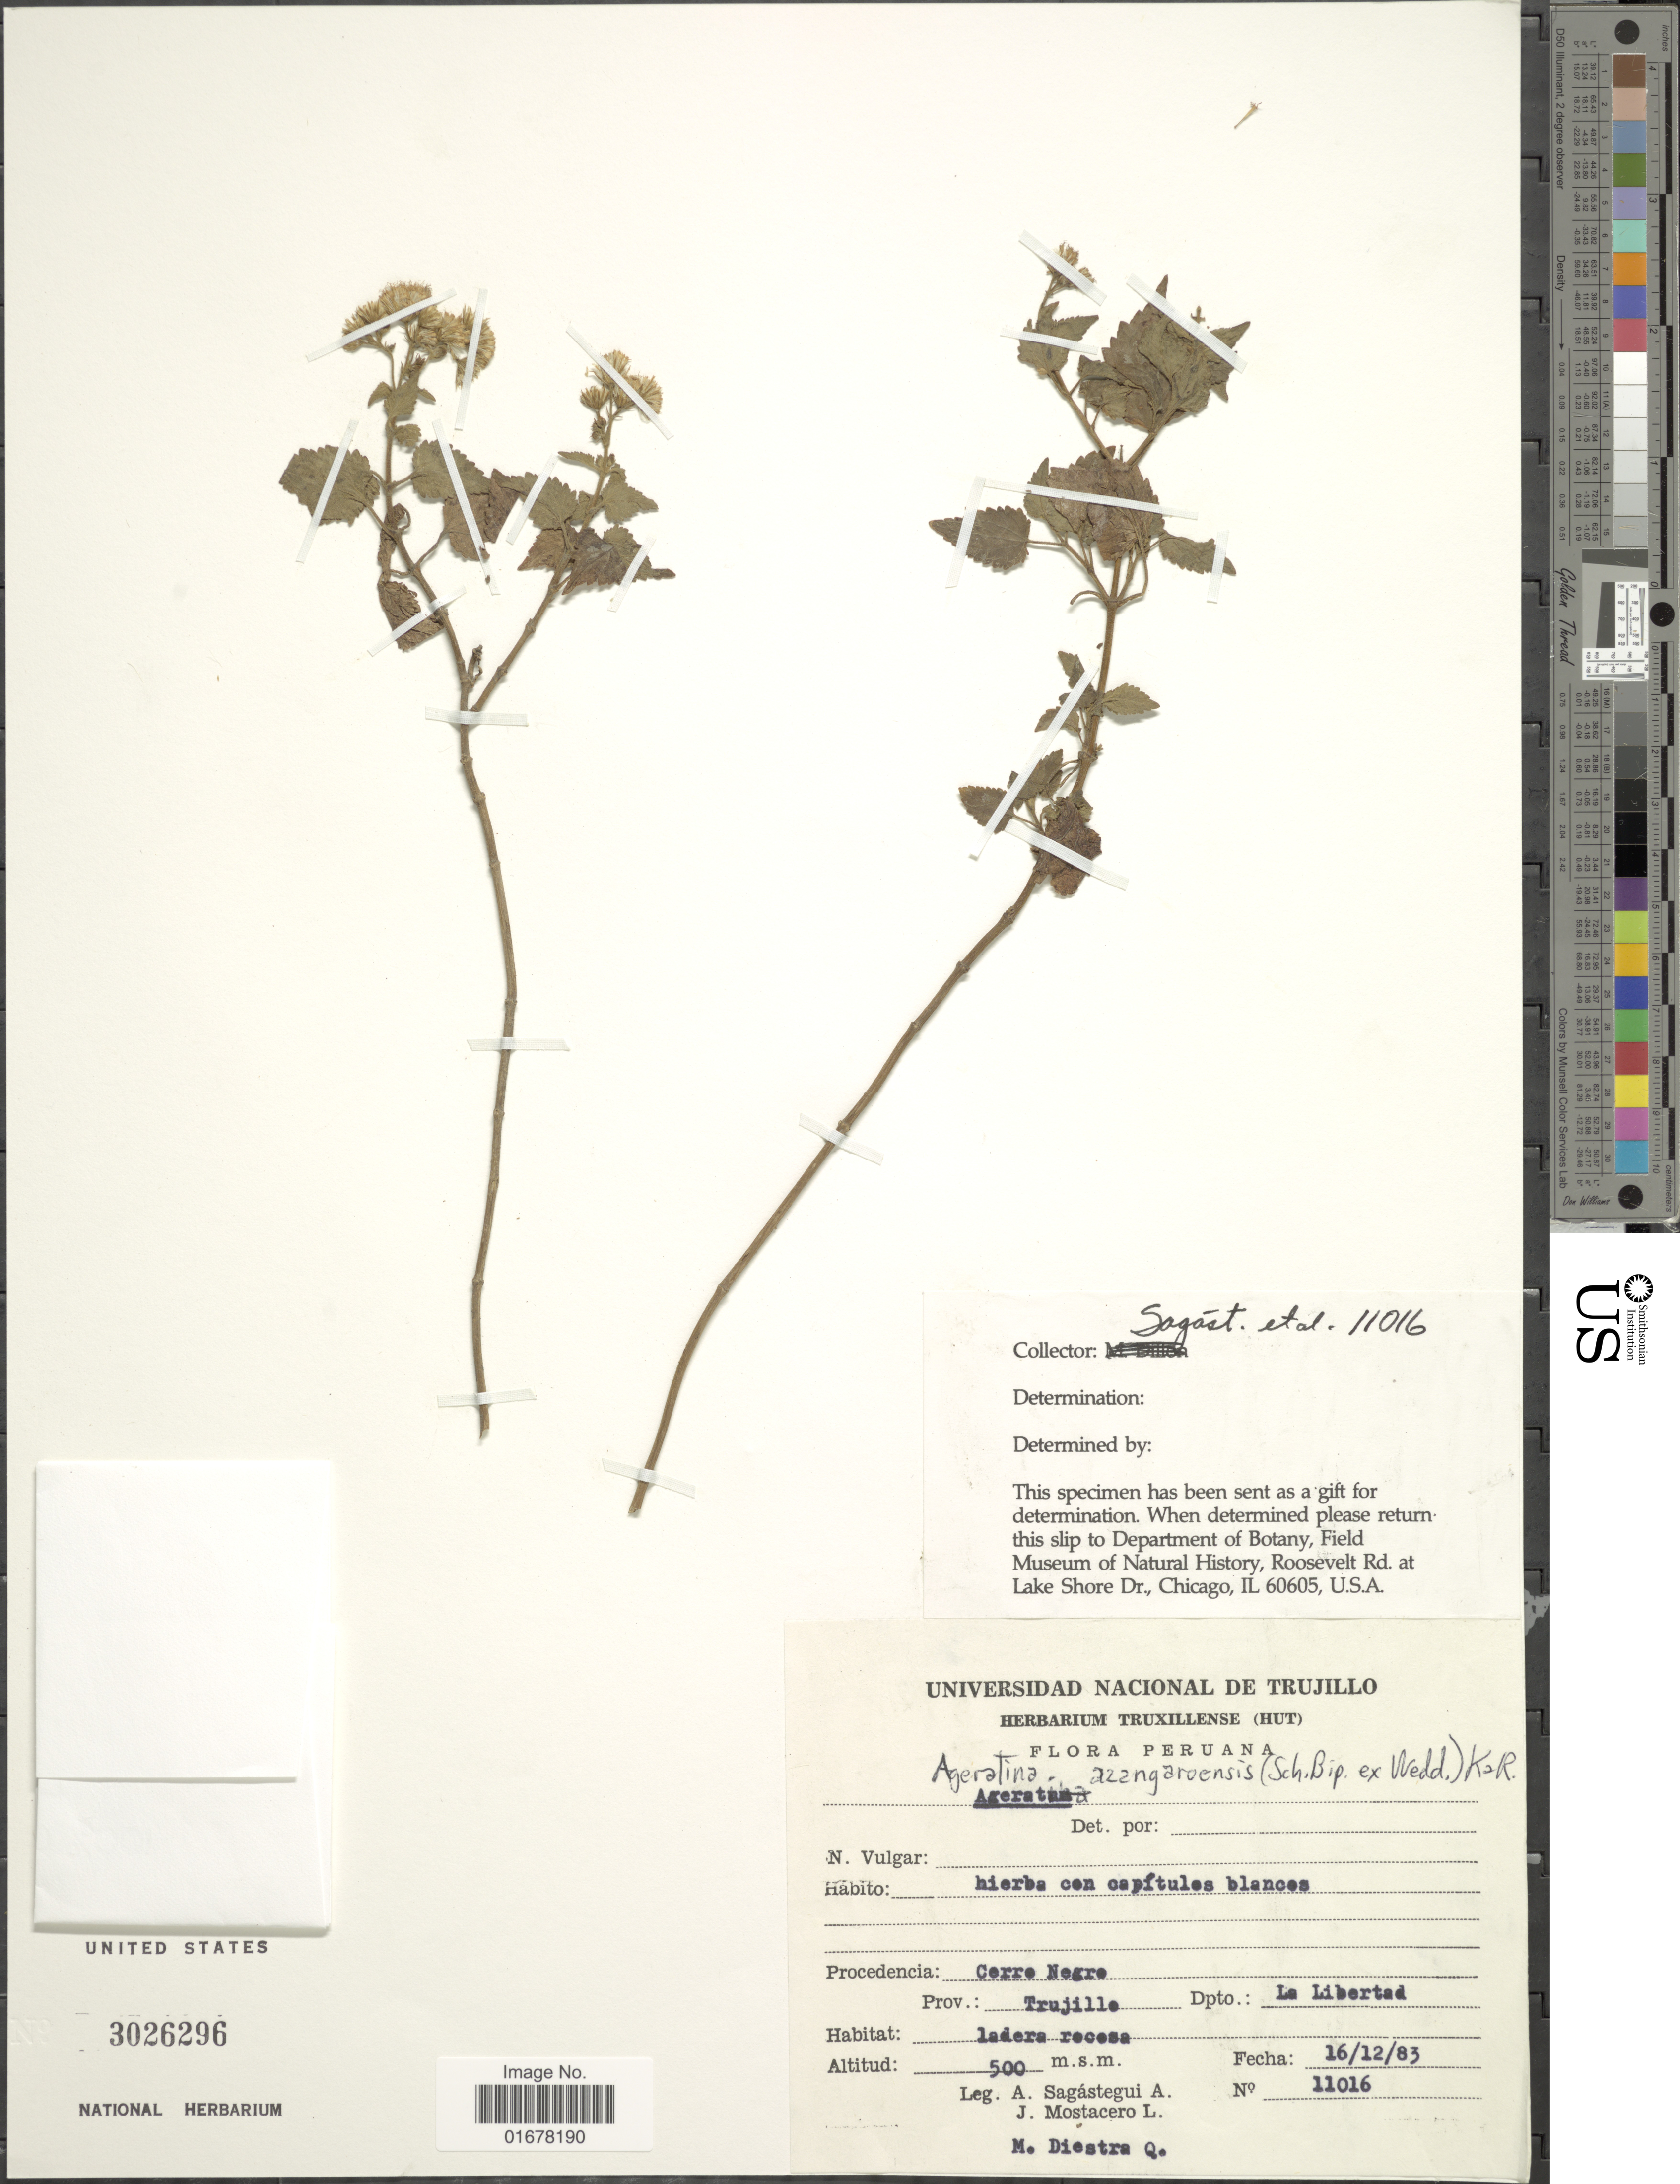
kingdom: Plantae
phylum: Tracheophyta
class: Magnoliopsida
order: Asterales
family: Asteraceae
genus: Ageratina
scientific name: Ageratina azangaroensis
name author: (Sch. Bip. ex Wedd.) R.M. King & H. Rob.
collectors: A. Sagástegui A., J. Mostacero L. & M. Diestra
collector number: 11016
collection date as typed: Transcribed d/m/y: 16/12/83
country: Peru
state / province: La Libertad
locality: Procedencia: Cerro Negro, Prov.: Trujillo, Dpto.: La Libertad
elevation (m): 500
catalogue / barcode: US 3026296